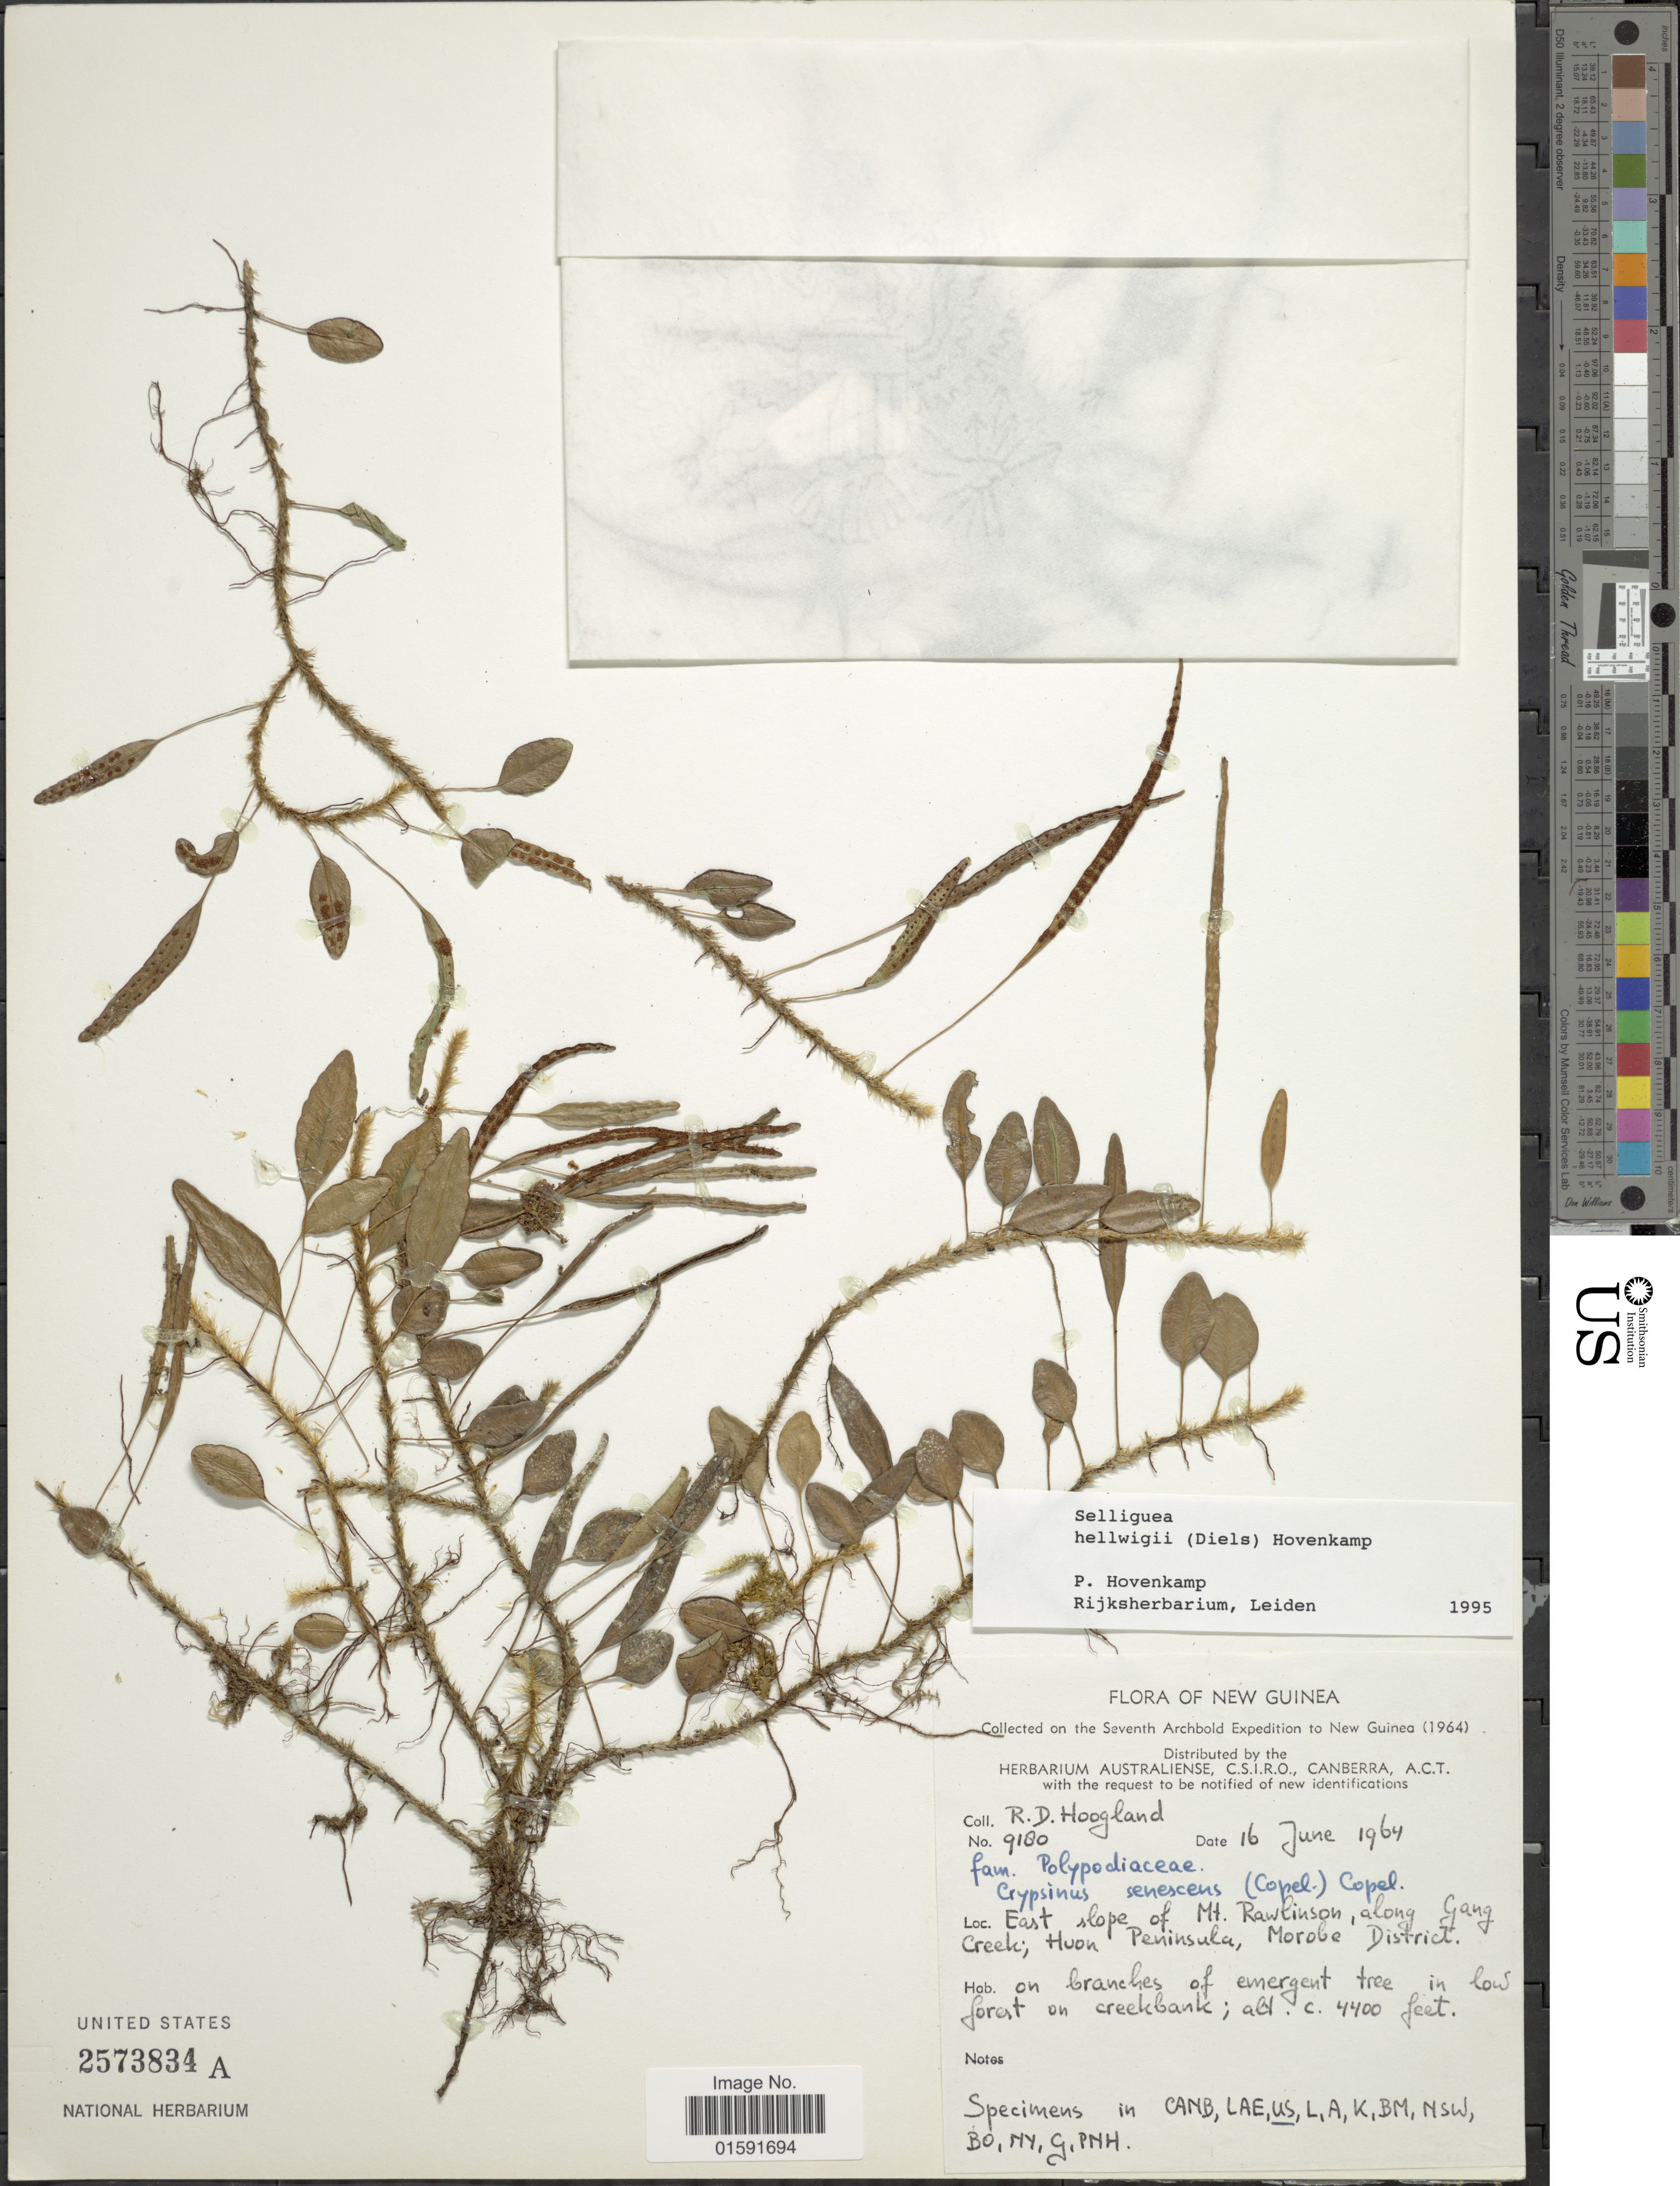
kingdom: Plantae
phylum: Tracheophyta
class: Polypodiopsida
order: Polypodiales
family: Polypodiaceae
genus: Selliguea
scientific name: Selliguea hellwigii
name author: (Diels) Hovenkamp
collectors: R. D. Hoogland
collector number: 9180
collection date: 1964-06-16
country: Papua New Guinea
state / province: Morobe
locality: New Guinea, East slope of Mt. Rawlinson, along Gang Creek, Huon Peninsula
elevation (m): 1341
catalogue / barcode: US 2573834A